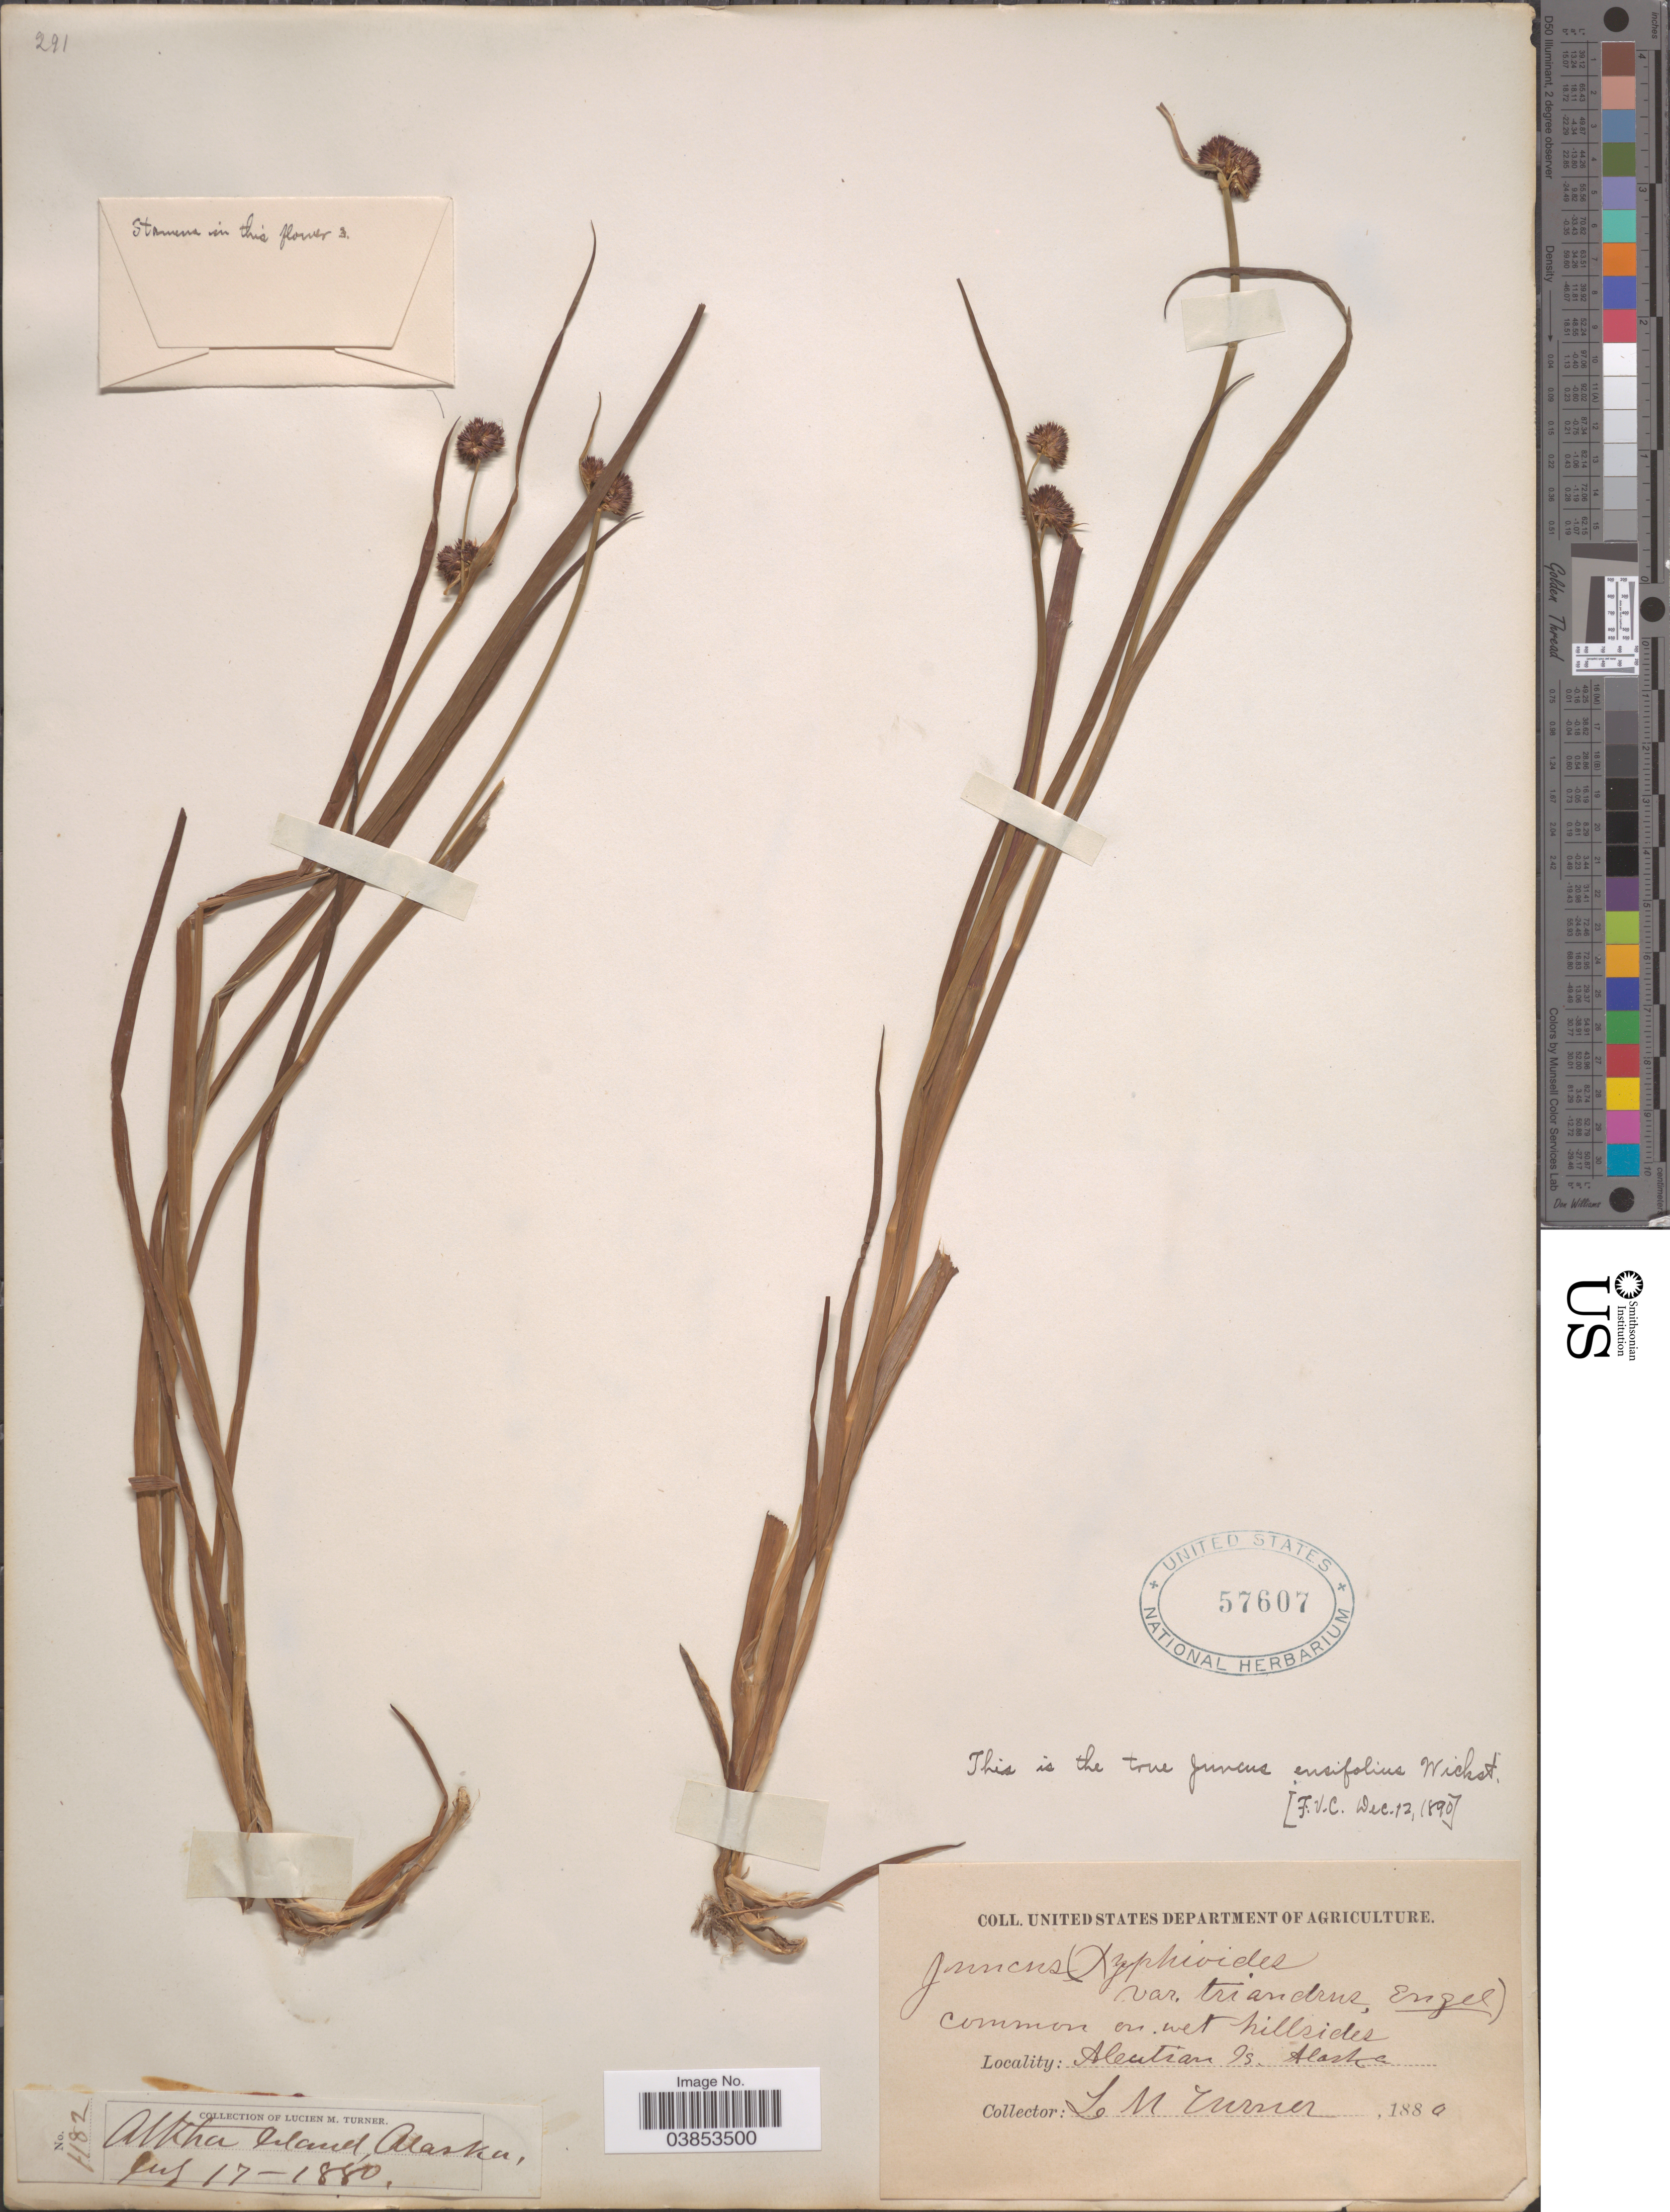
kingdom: Plantae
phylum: Tracheophyta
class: Liliopsida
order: Poales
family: Juncaceae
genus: Juncus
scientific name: Juncus ensifolius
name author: Wikstr.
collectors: L. M. Turner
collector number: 1182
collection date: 1880-08-17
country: United States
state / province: Alaska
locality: Atkha Island. Aleutian Is.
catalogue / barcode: US 57607